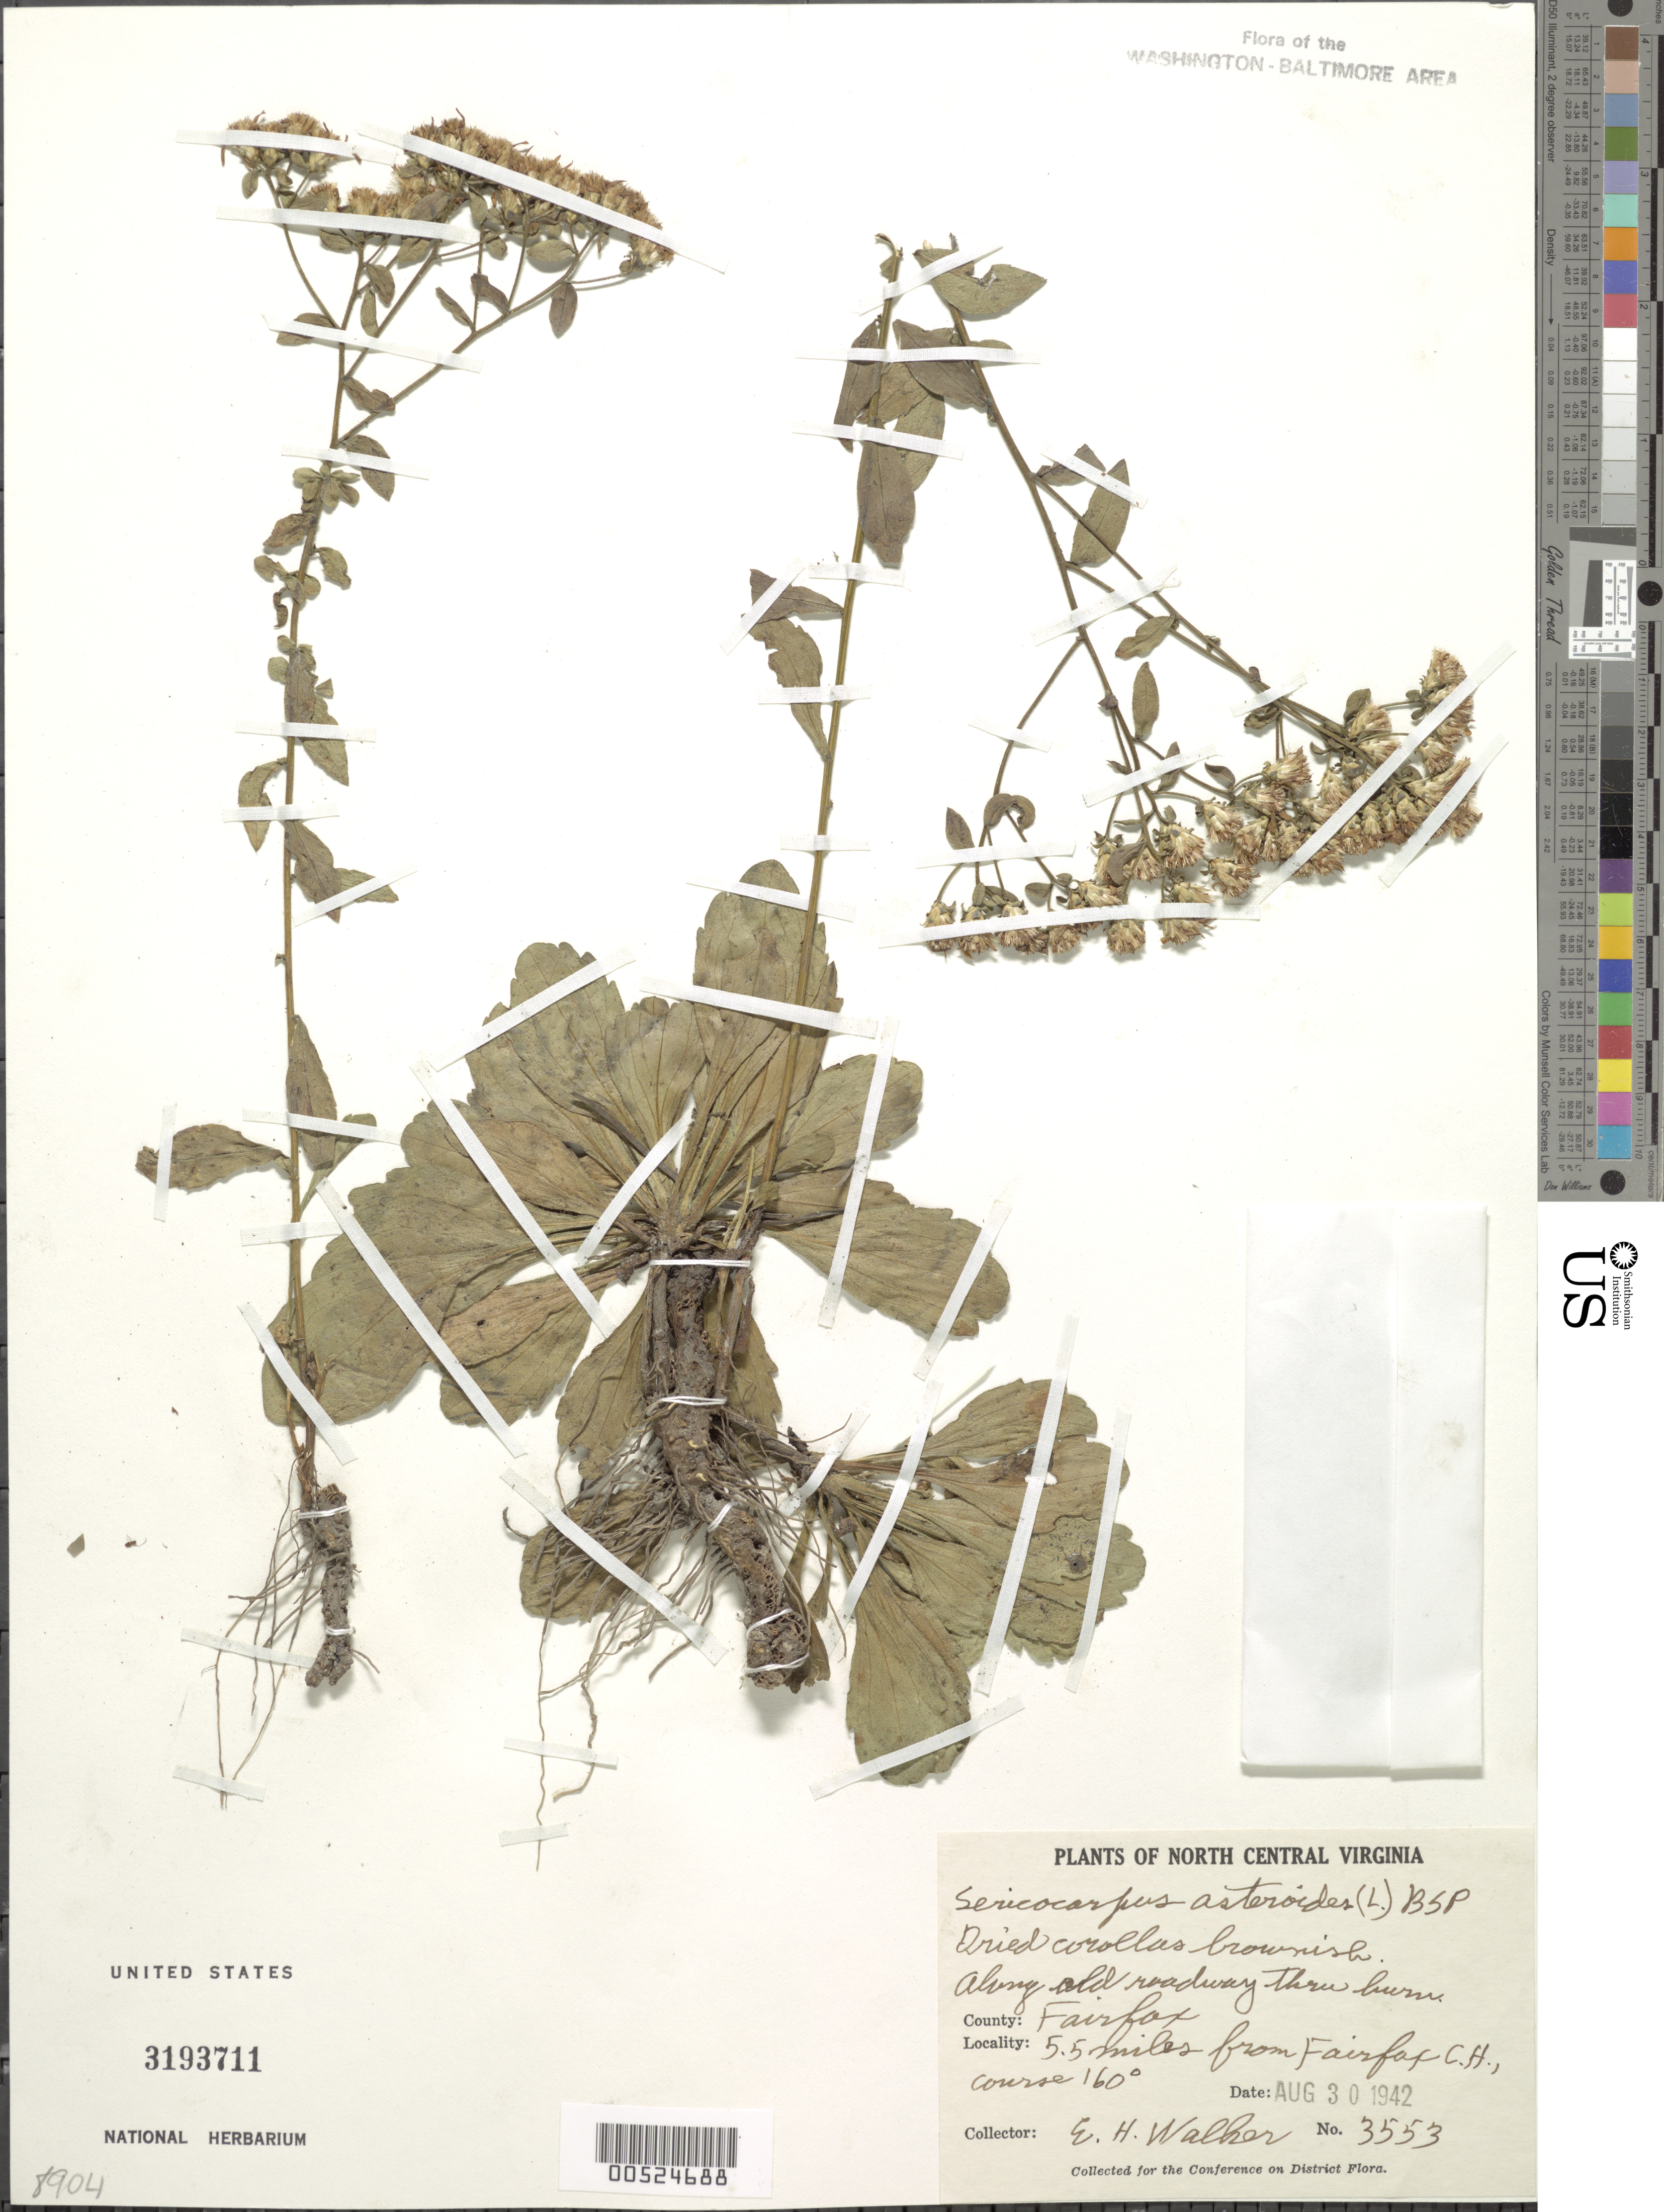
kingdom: Plantae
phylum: Tracheophyta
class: Magnoliopsida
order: Asterales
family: Asteraceae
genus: Sericocarpus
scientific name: Sericocarpus asteroides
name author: (L.) Britton, Stearns & Poggenb.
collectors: E. H. Walker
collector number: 3553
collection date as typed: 30 Aug 1942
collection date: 1942-08-30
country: United States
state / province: Virginia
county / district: Fairfax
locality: Fairfax Courthouse, 5.5 mi. from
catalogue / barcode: US 3193711